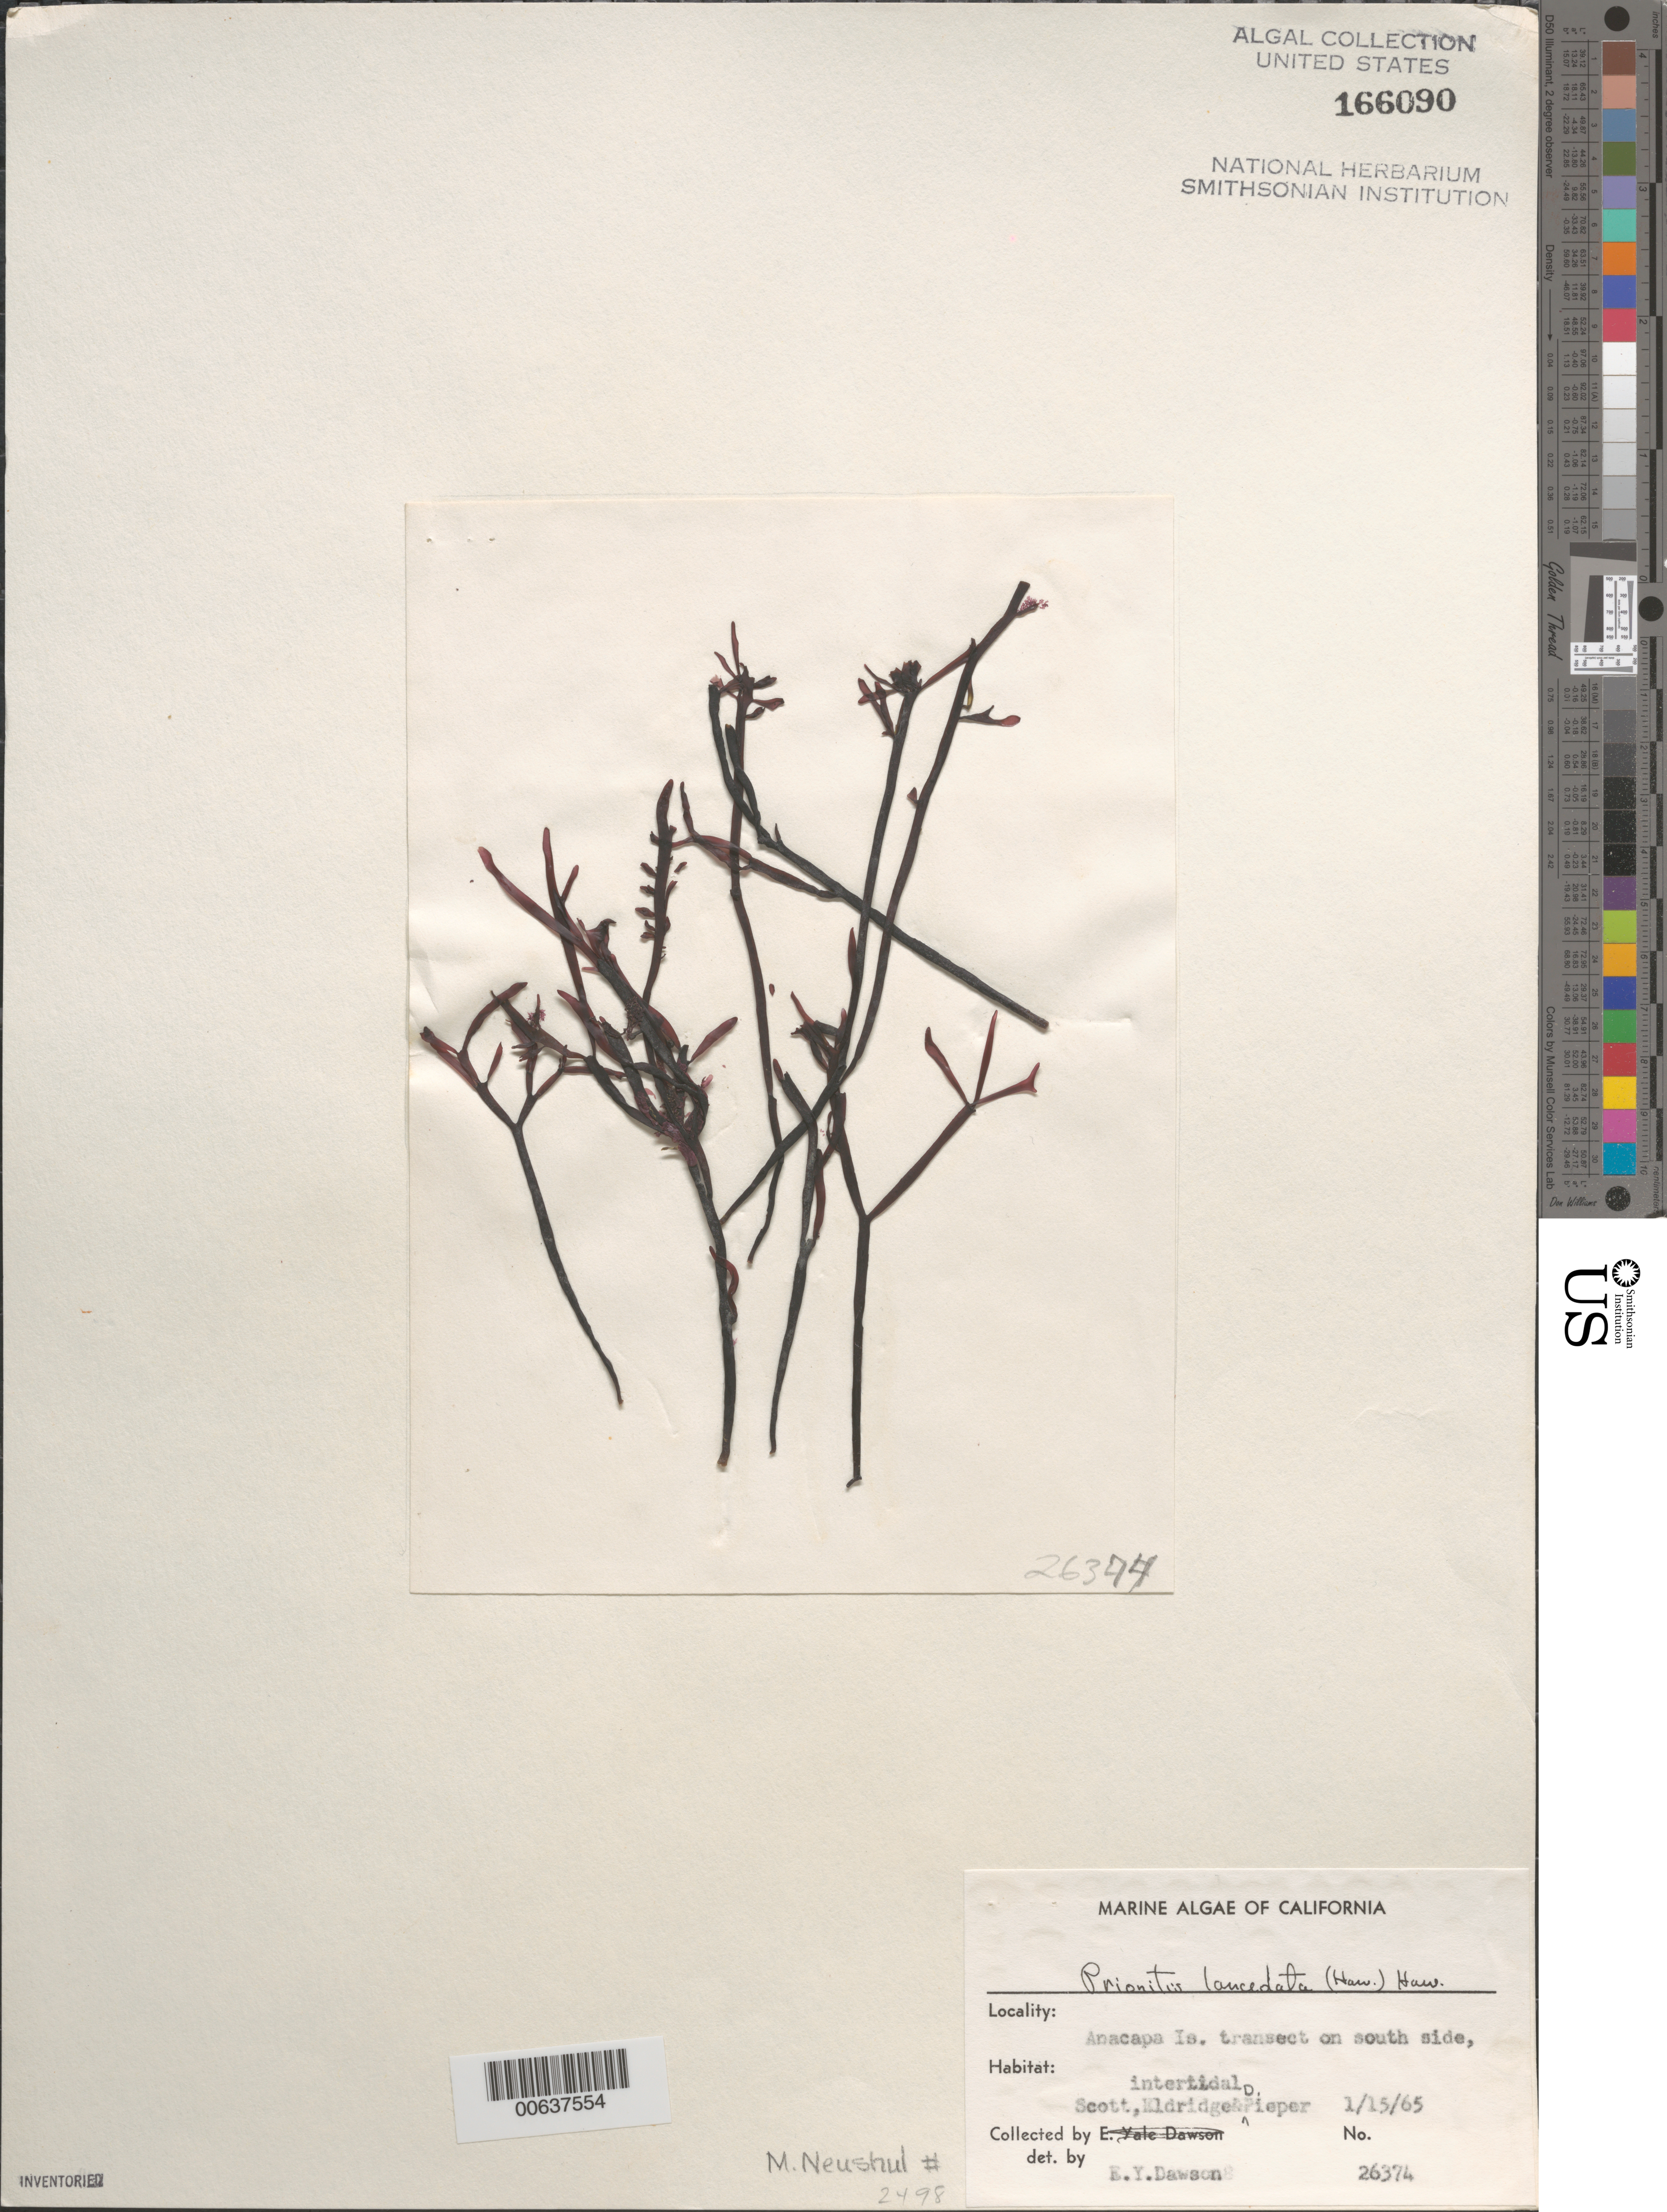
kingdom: Plantae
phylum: Rhodophyta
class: Florideophyceae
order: Cryptonemiales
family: Cryptonemiaceae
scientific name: Prionitis lanceolata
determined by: Dawson, E. Y.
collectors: J. Scott, -. Eldridge & D. Pieper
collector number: Neushul 2498 & EYD 26374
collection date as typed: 15 Jan 1965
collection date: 1965-01-15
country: United States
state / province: California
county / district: Ventura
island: Anacapa Island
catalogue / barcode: US 166090